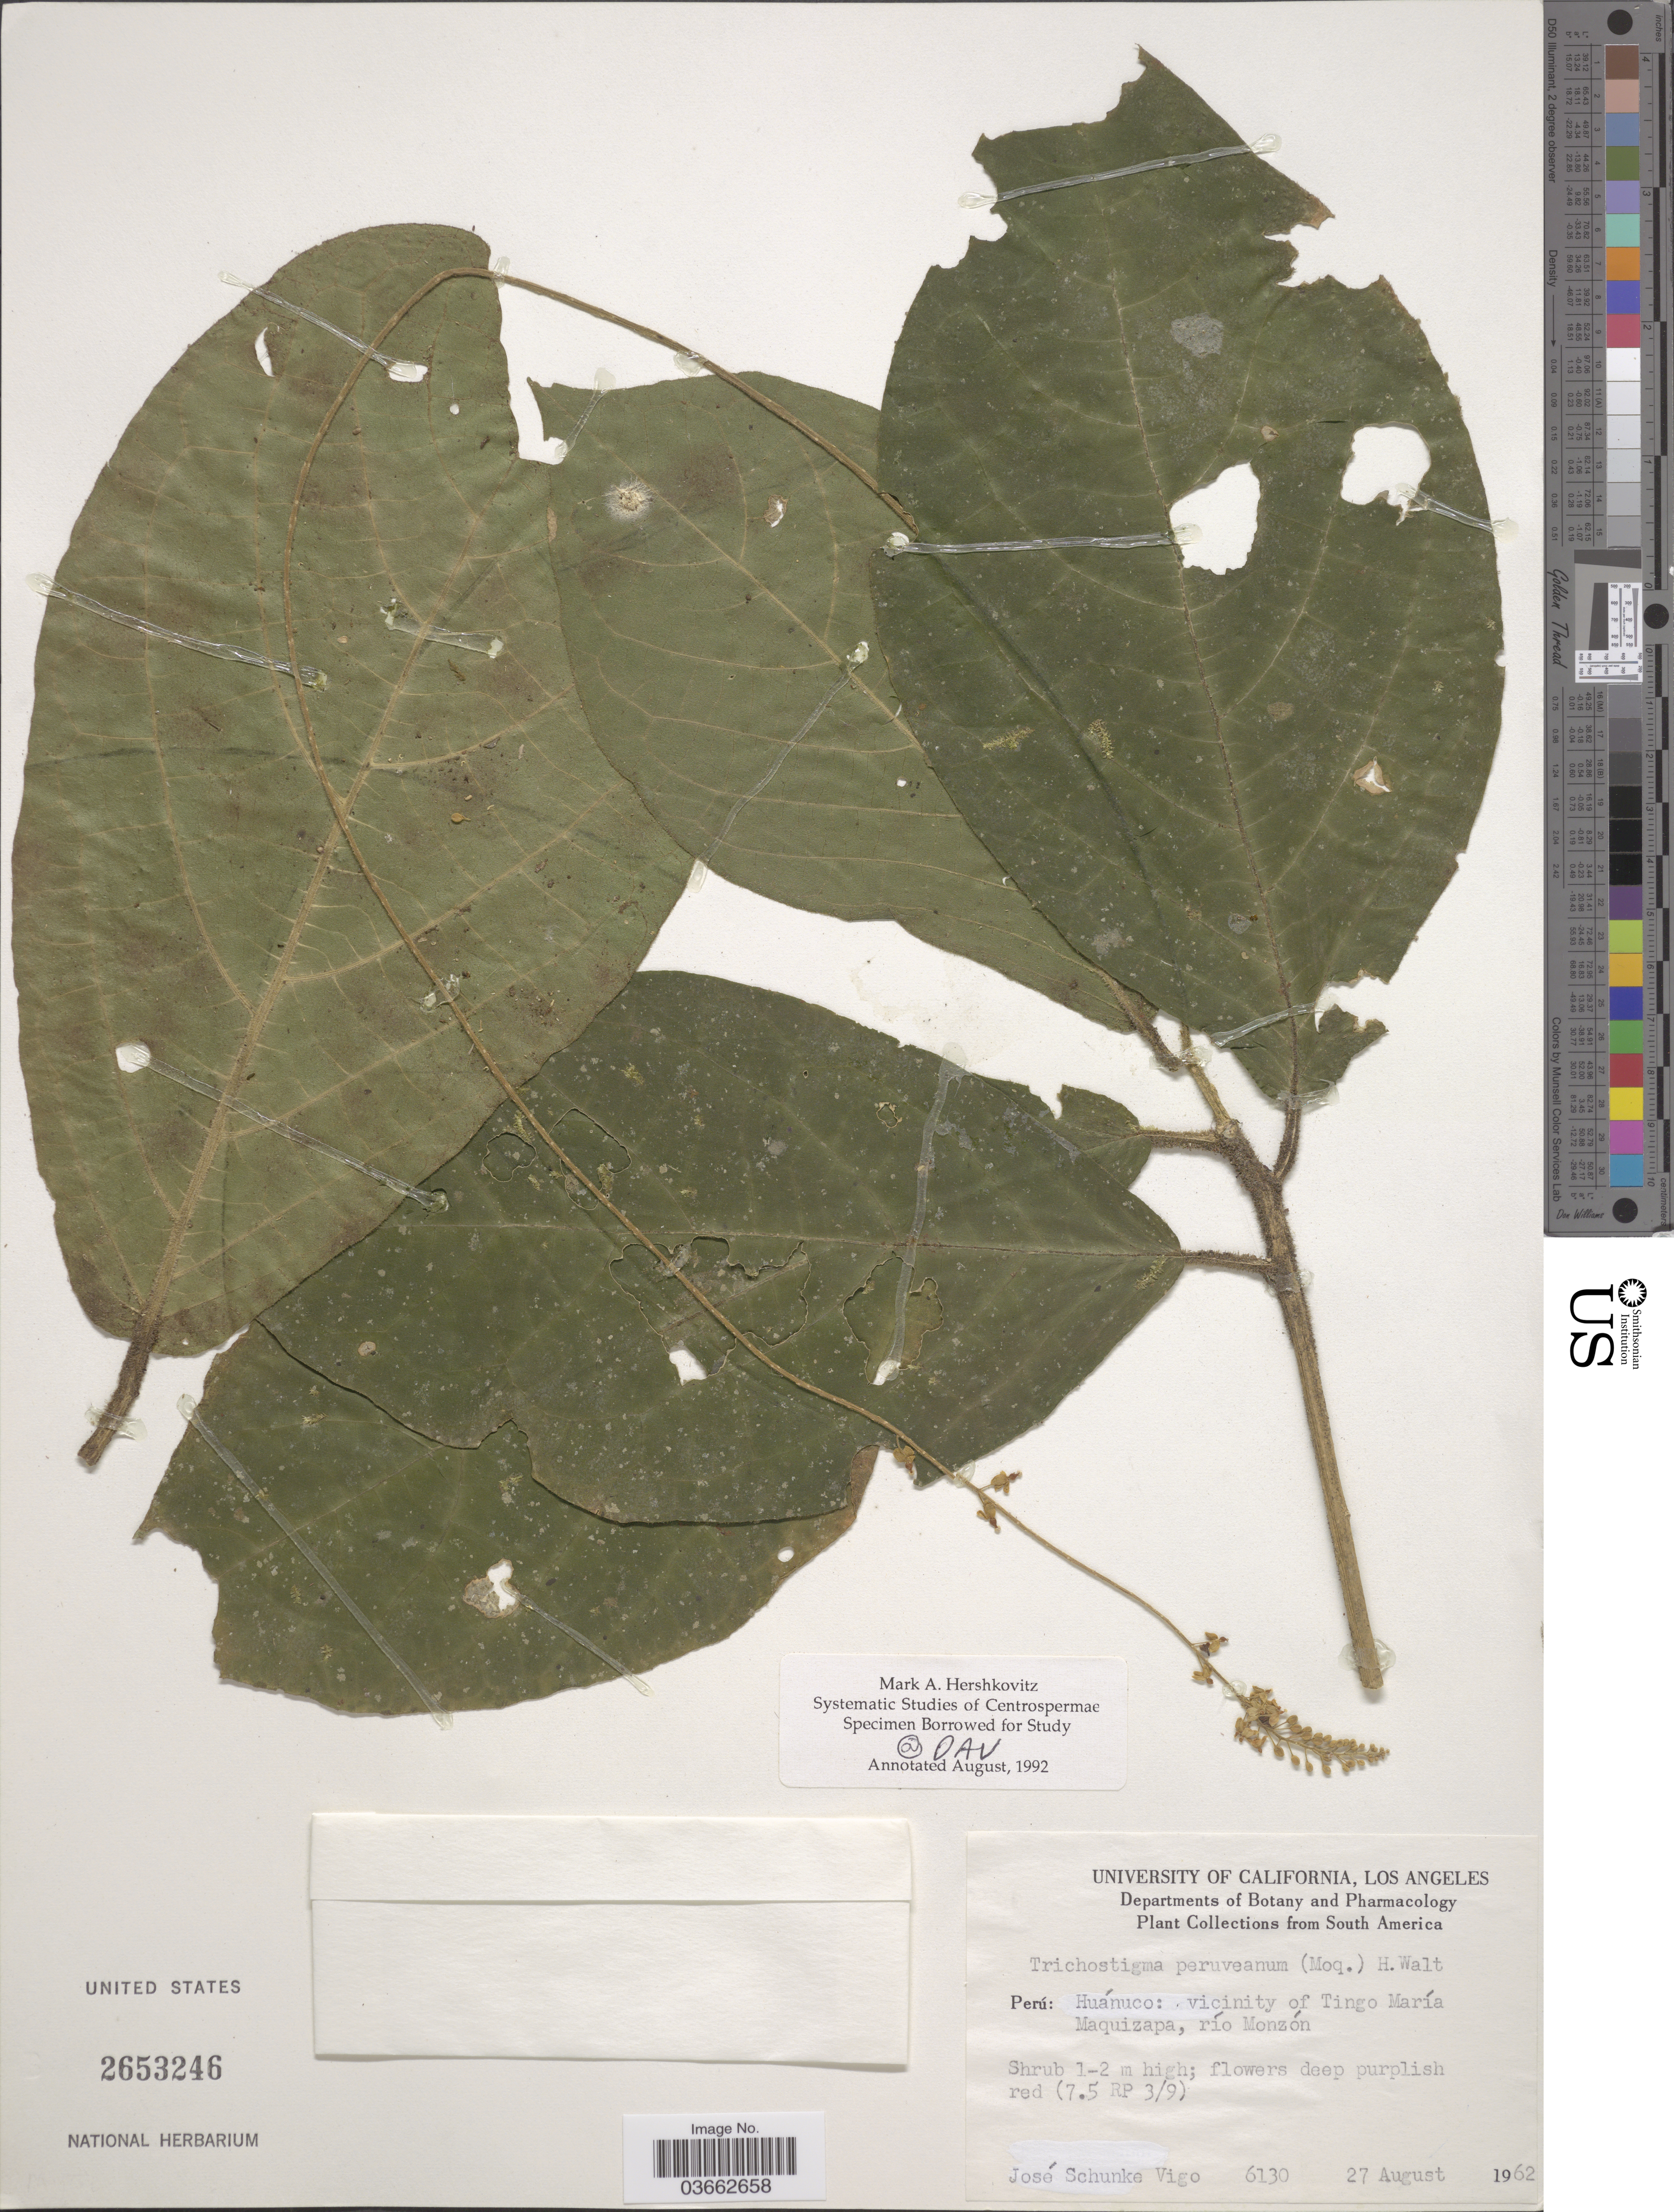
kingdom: Plantae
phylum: Tracheophyta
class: Magnoliopsida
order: Caryophyllales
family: Phytolaccaceae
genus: Trichostigma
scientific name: Trichostigma peruvianum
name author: (Moq.) H. Walter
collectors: J. Schunke Vigo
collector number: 6130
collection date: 1962-08-27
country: Peru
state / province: Huánuco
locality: Vicinity of Tingo María Maquizapa, río Monzón.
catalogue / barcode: US 2653246